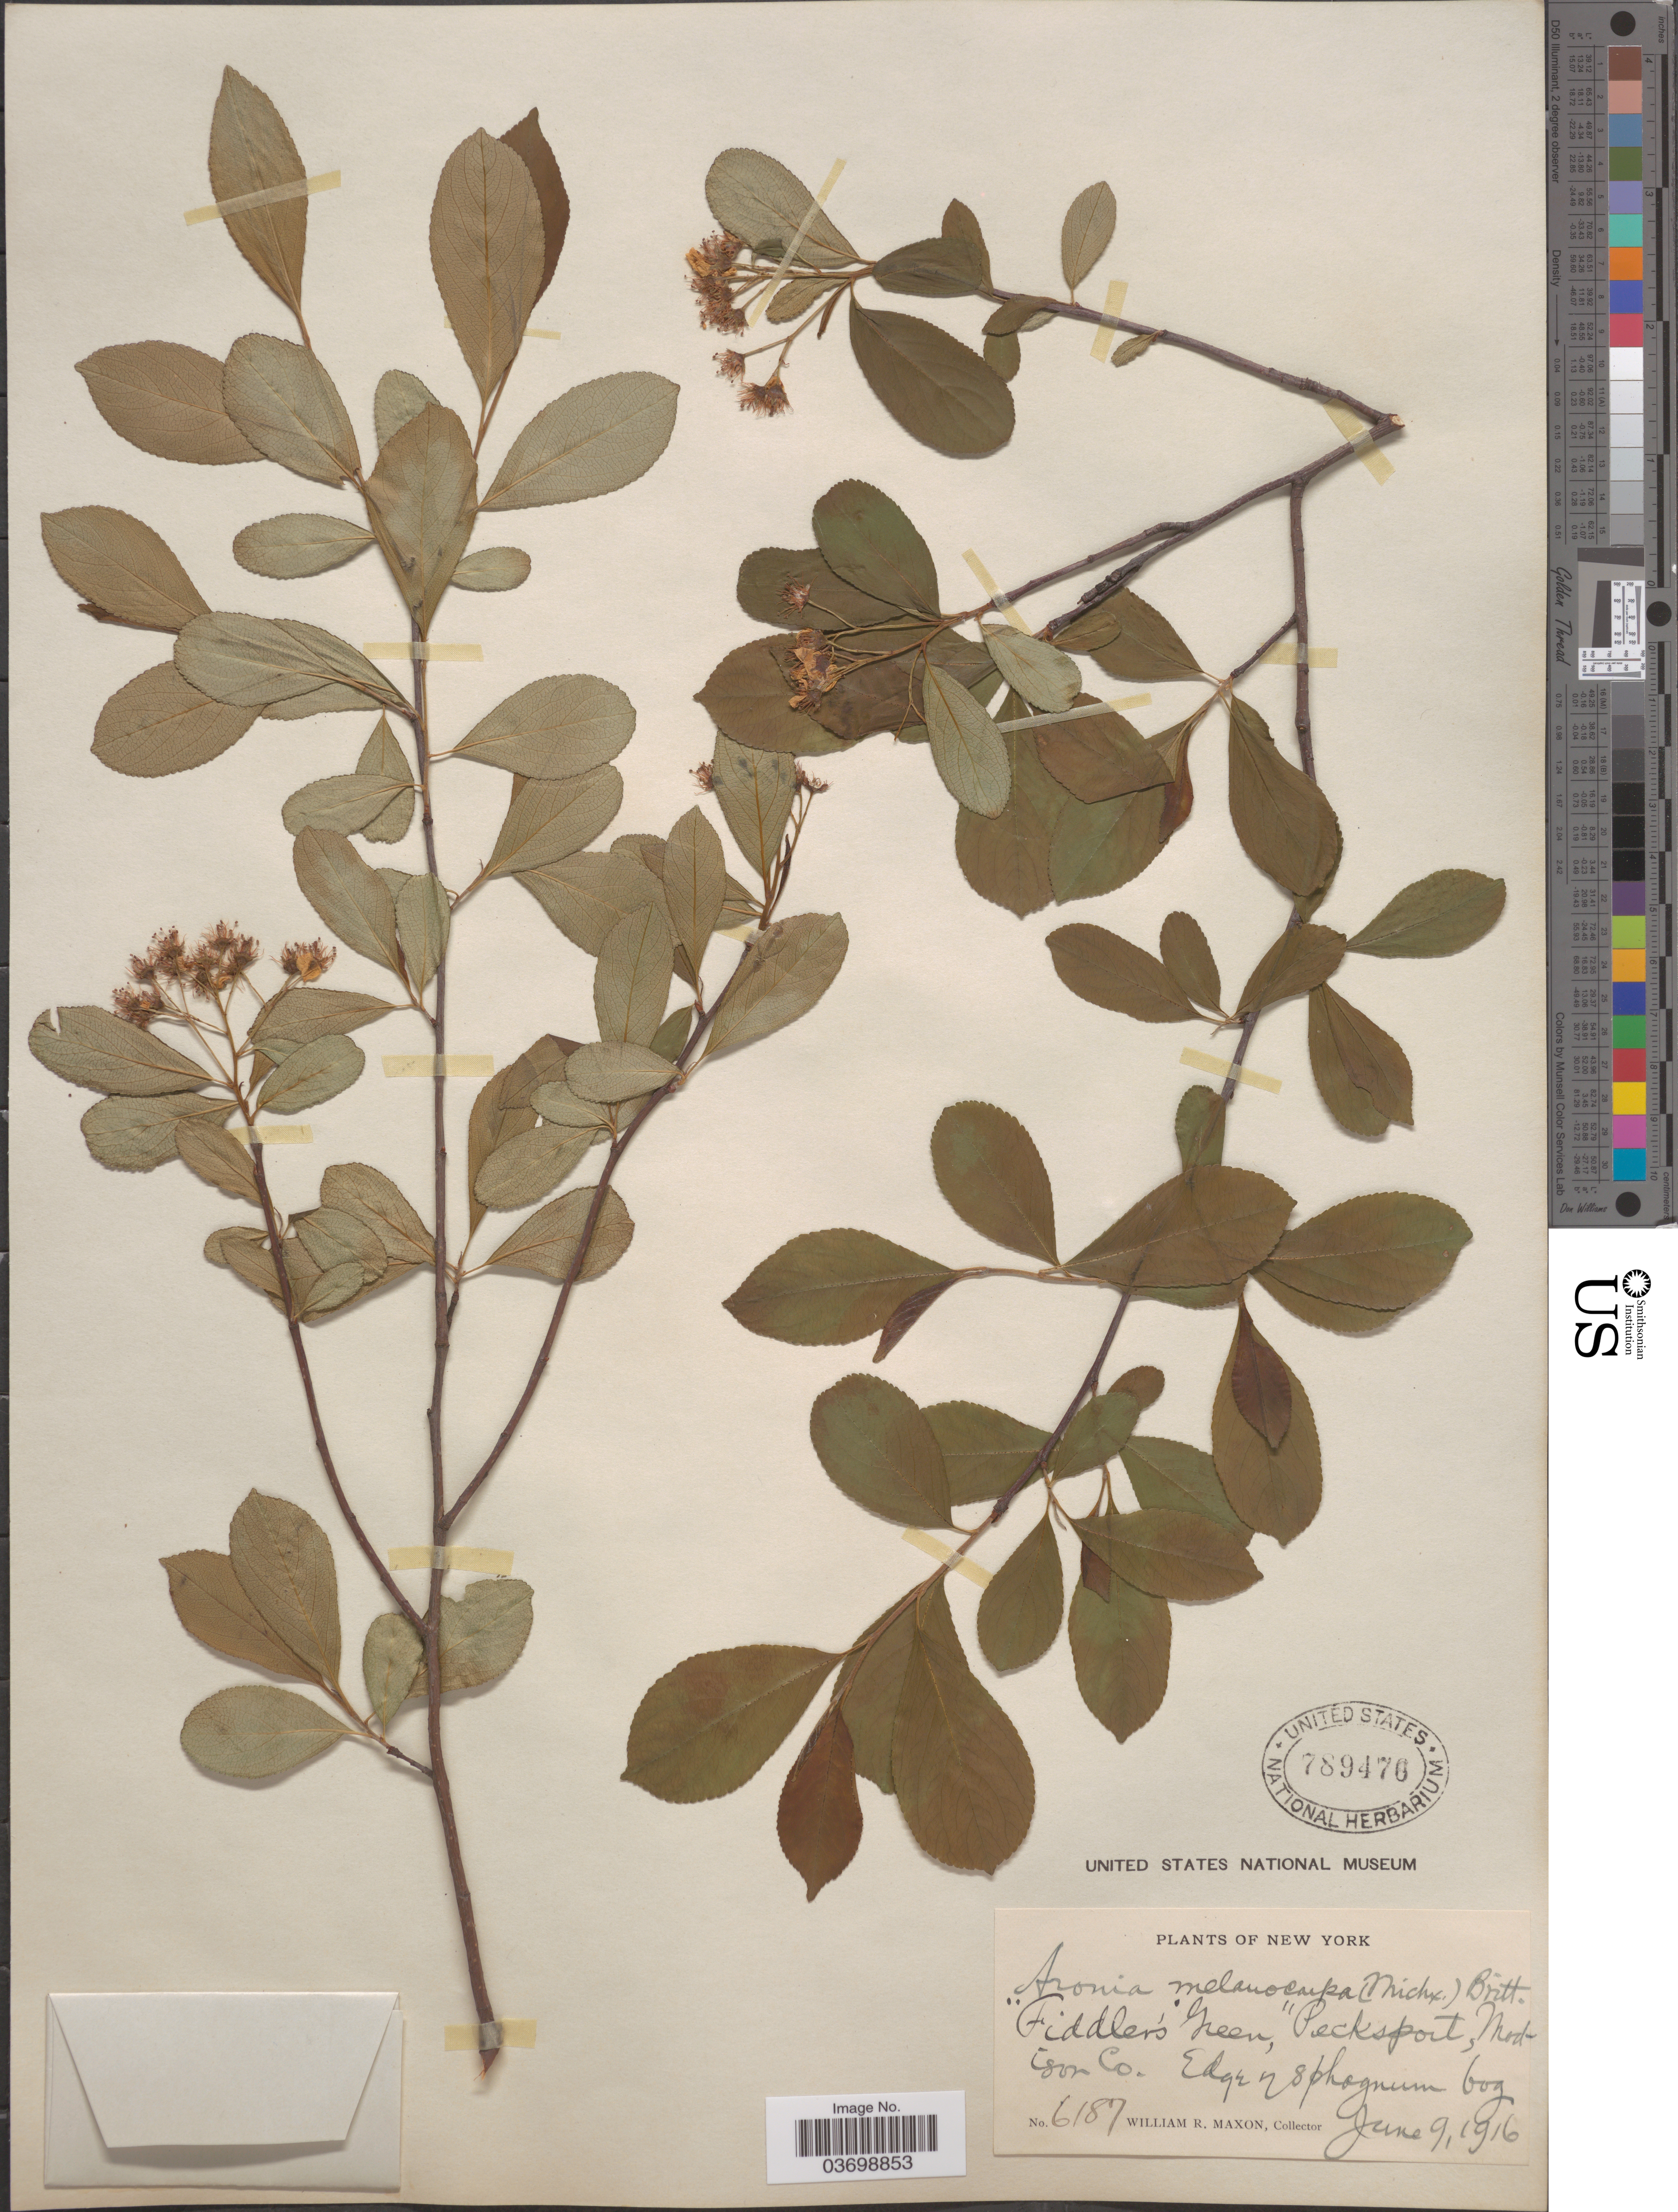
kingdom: Plantae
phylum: Tracheophyta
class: Magnoliopsida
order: Rosales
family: Rosaceae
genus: Aronia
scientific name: Aronia melanocarpa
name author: (Michx.) Elliott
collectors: W. R. Maxon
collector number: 6187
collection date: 1916-06-09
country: United States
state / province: New York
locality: Fiddler's Green,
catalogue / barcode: US 789476